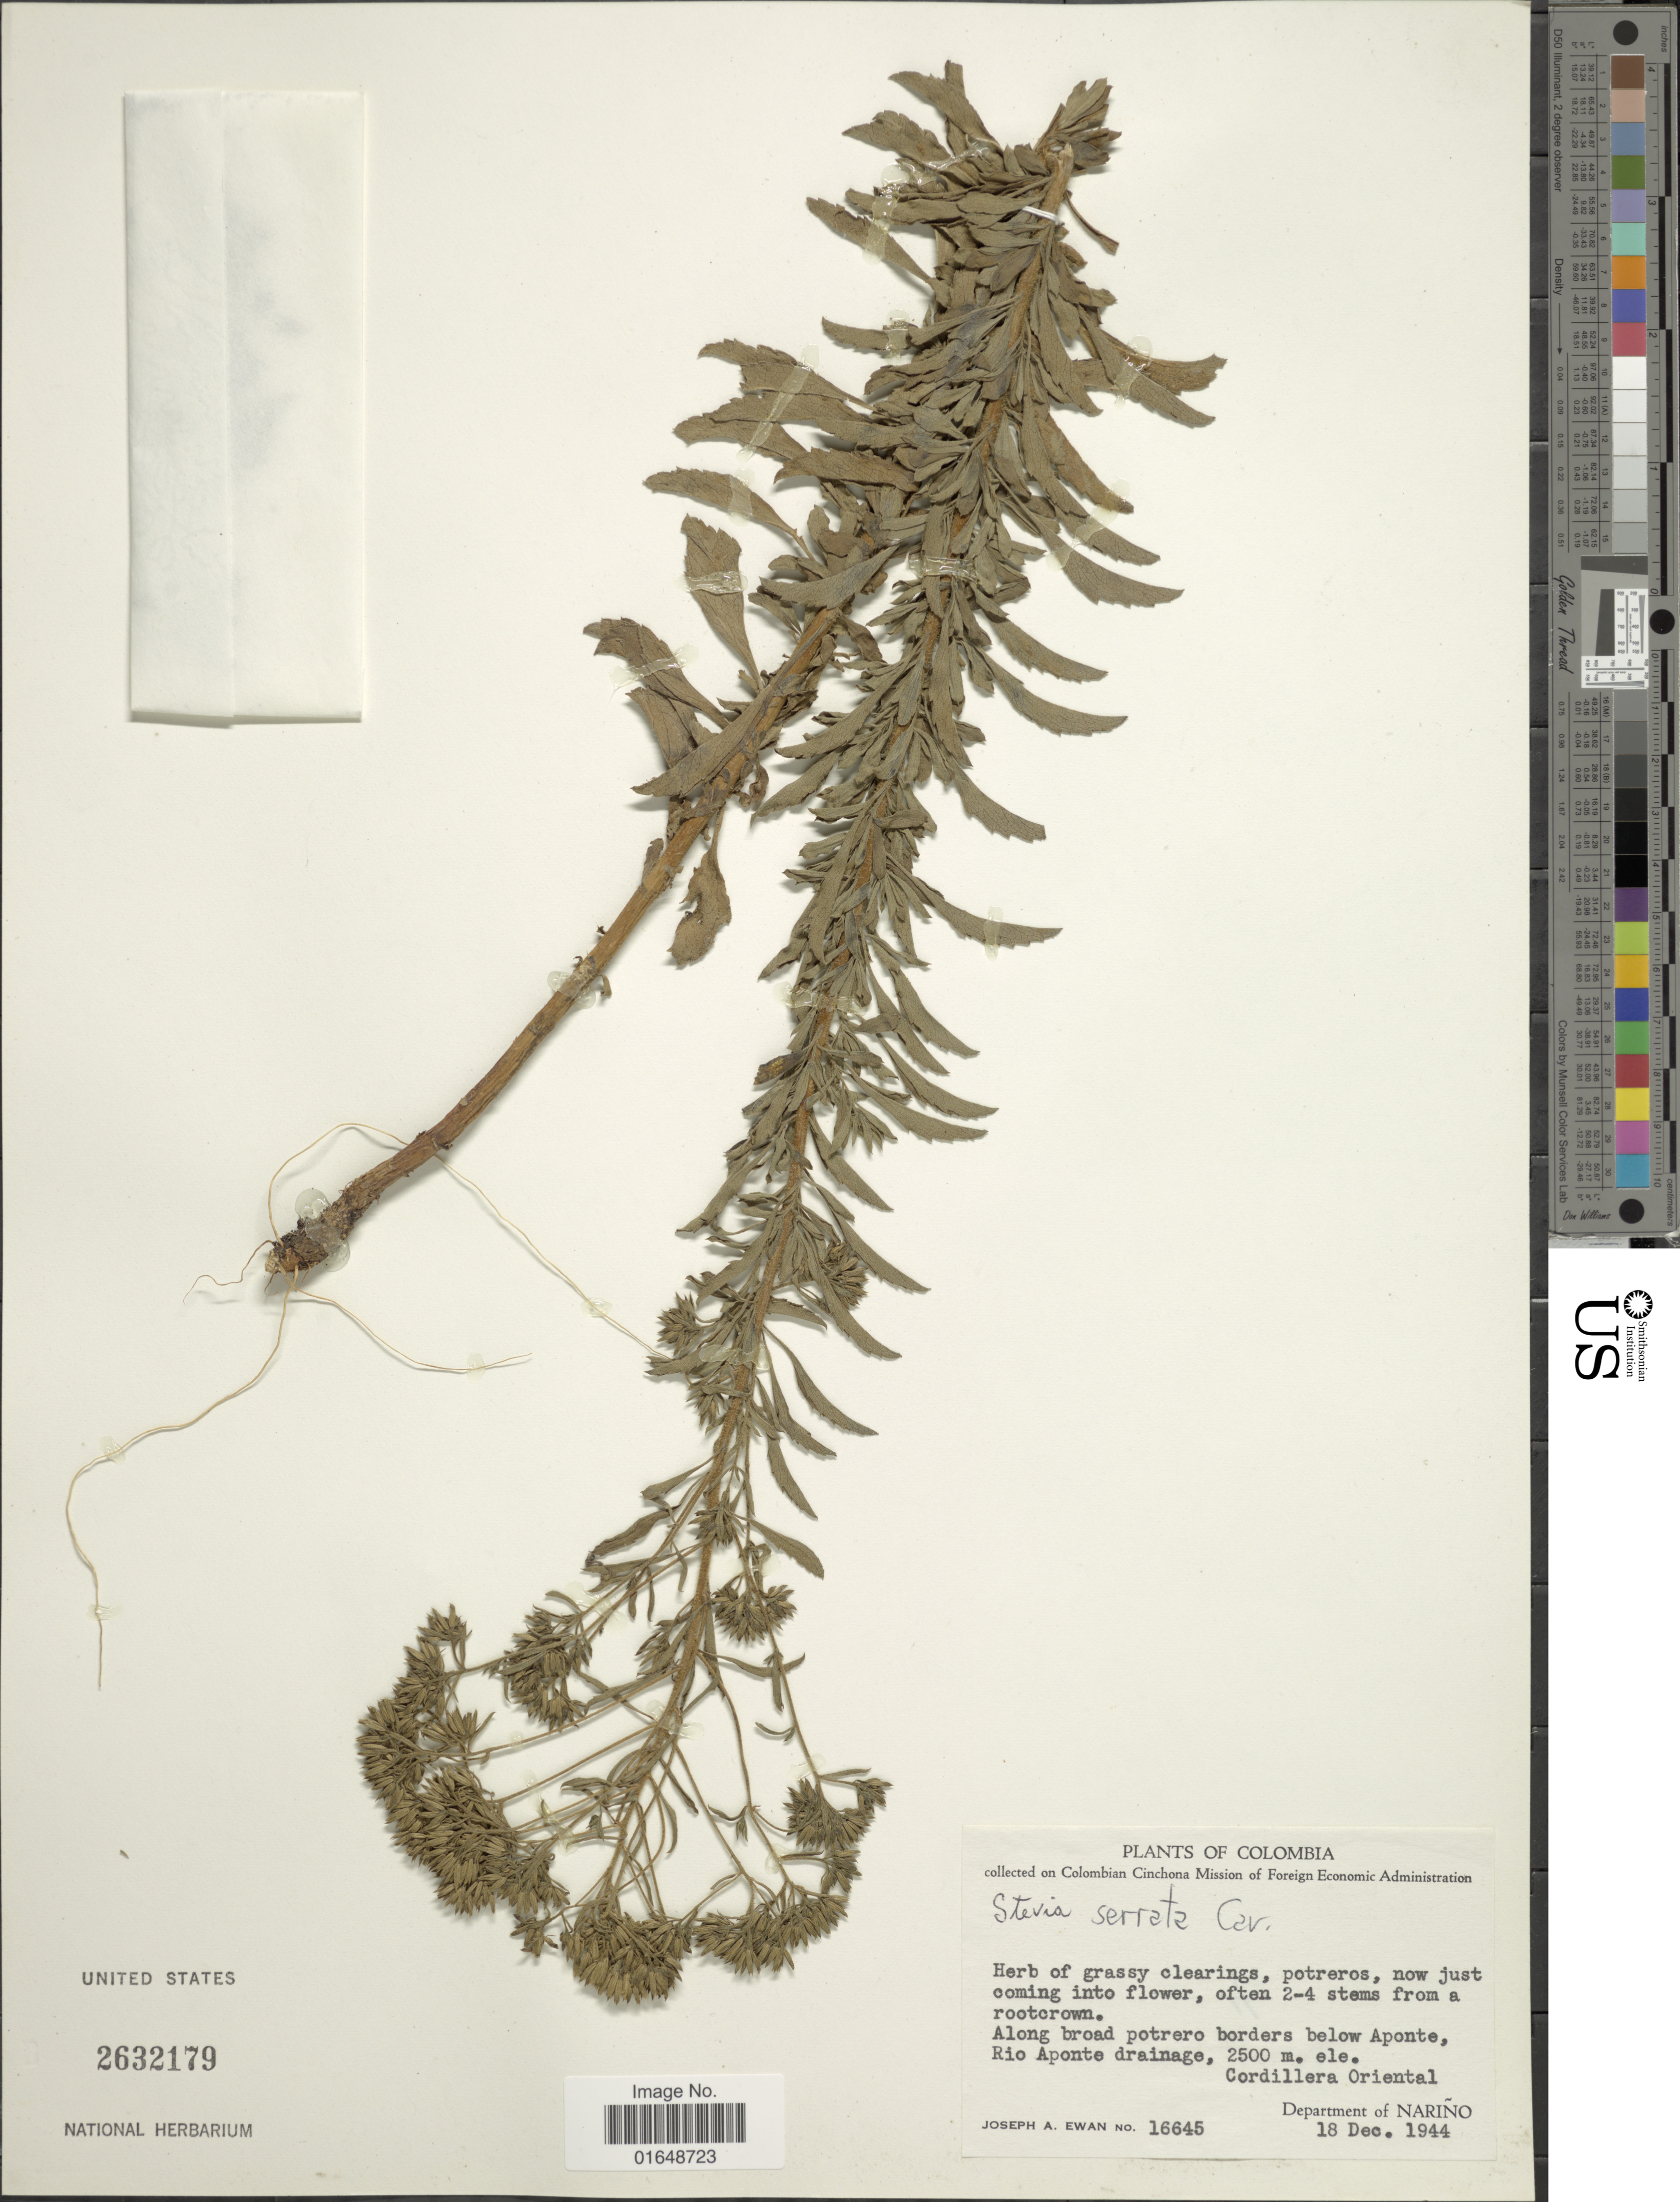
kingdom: Plantae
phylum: Tracheophyta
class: Magnoliopsida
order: Asterales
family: Asteraceae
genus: Stevia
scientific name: Stevia serrata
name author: Cav.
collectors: J. A. Ewan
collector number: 16645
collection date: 1944-12-18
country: Colombia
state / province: Nariño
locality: Along broad potrero borders below Aponte, Rio Aponte drainage. Cordillera Oriental. Department of Nariño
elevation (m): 2500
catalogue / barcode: US 2632179